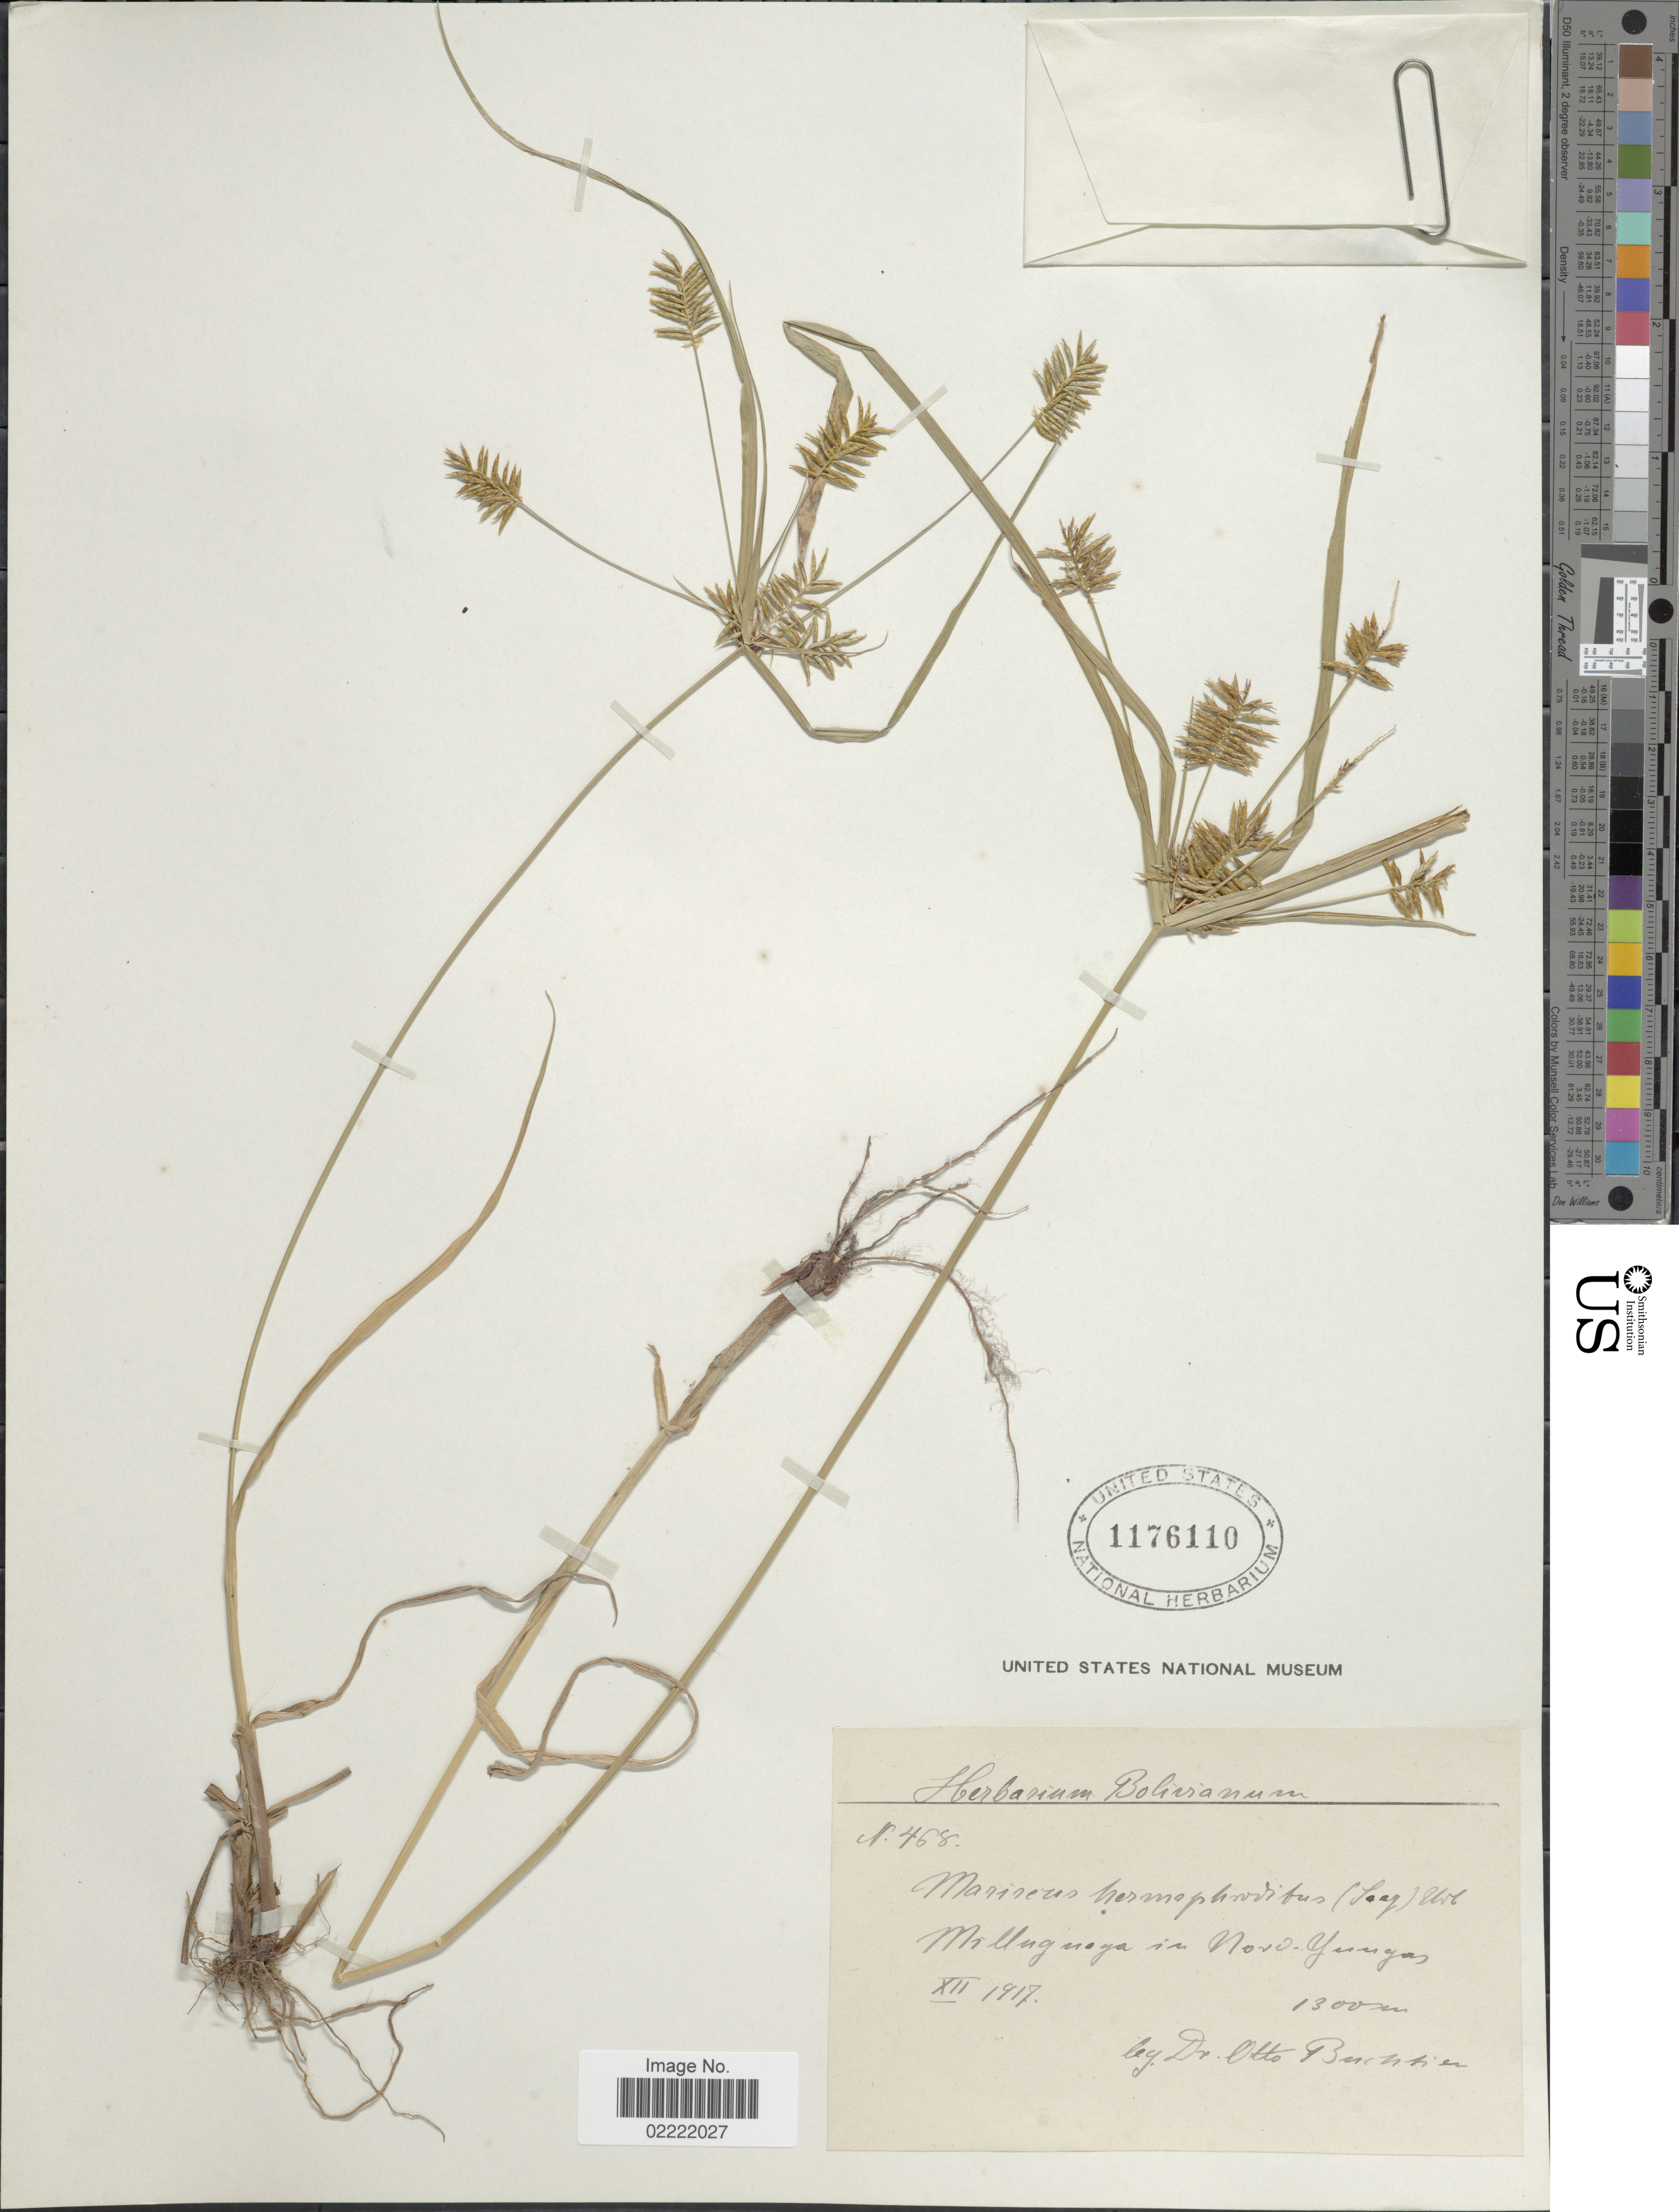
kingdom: Plantae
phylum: Tracheophyta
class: Liliopsida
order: Poales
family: Cyperaceae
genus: Cyperus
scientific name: Cyperus hermaphroditus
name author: (Jacq.) Standl.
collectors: O. Buchtien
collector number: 468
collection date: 1917-12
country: Bolivia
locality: Milluguaya in Nord-Yungas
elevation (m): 1300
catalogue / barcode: US 1176110